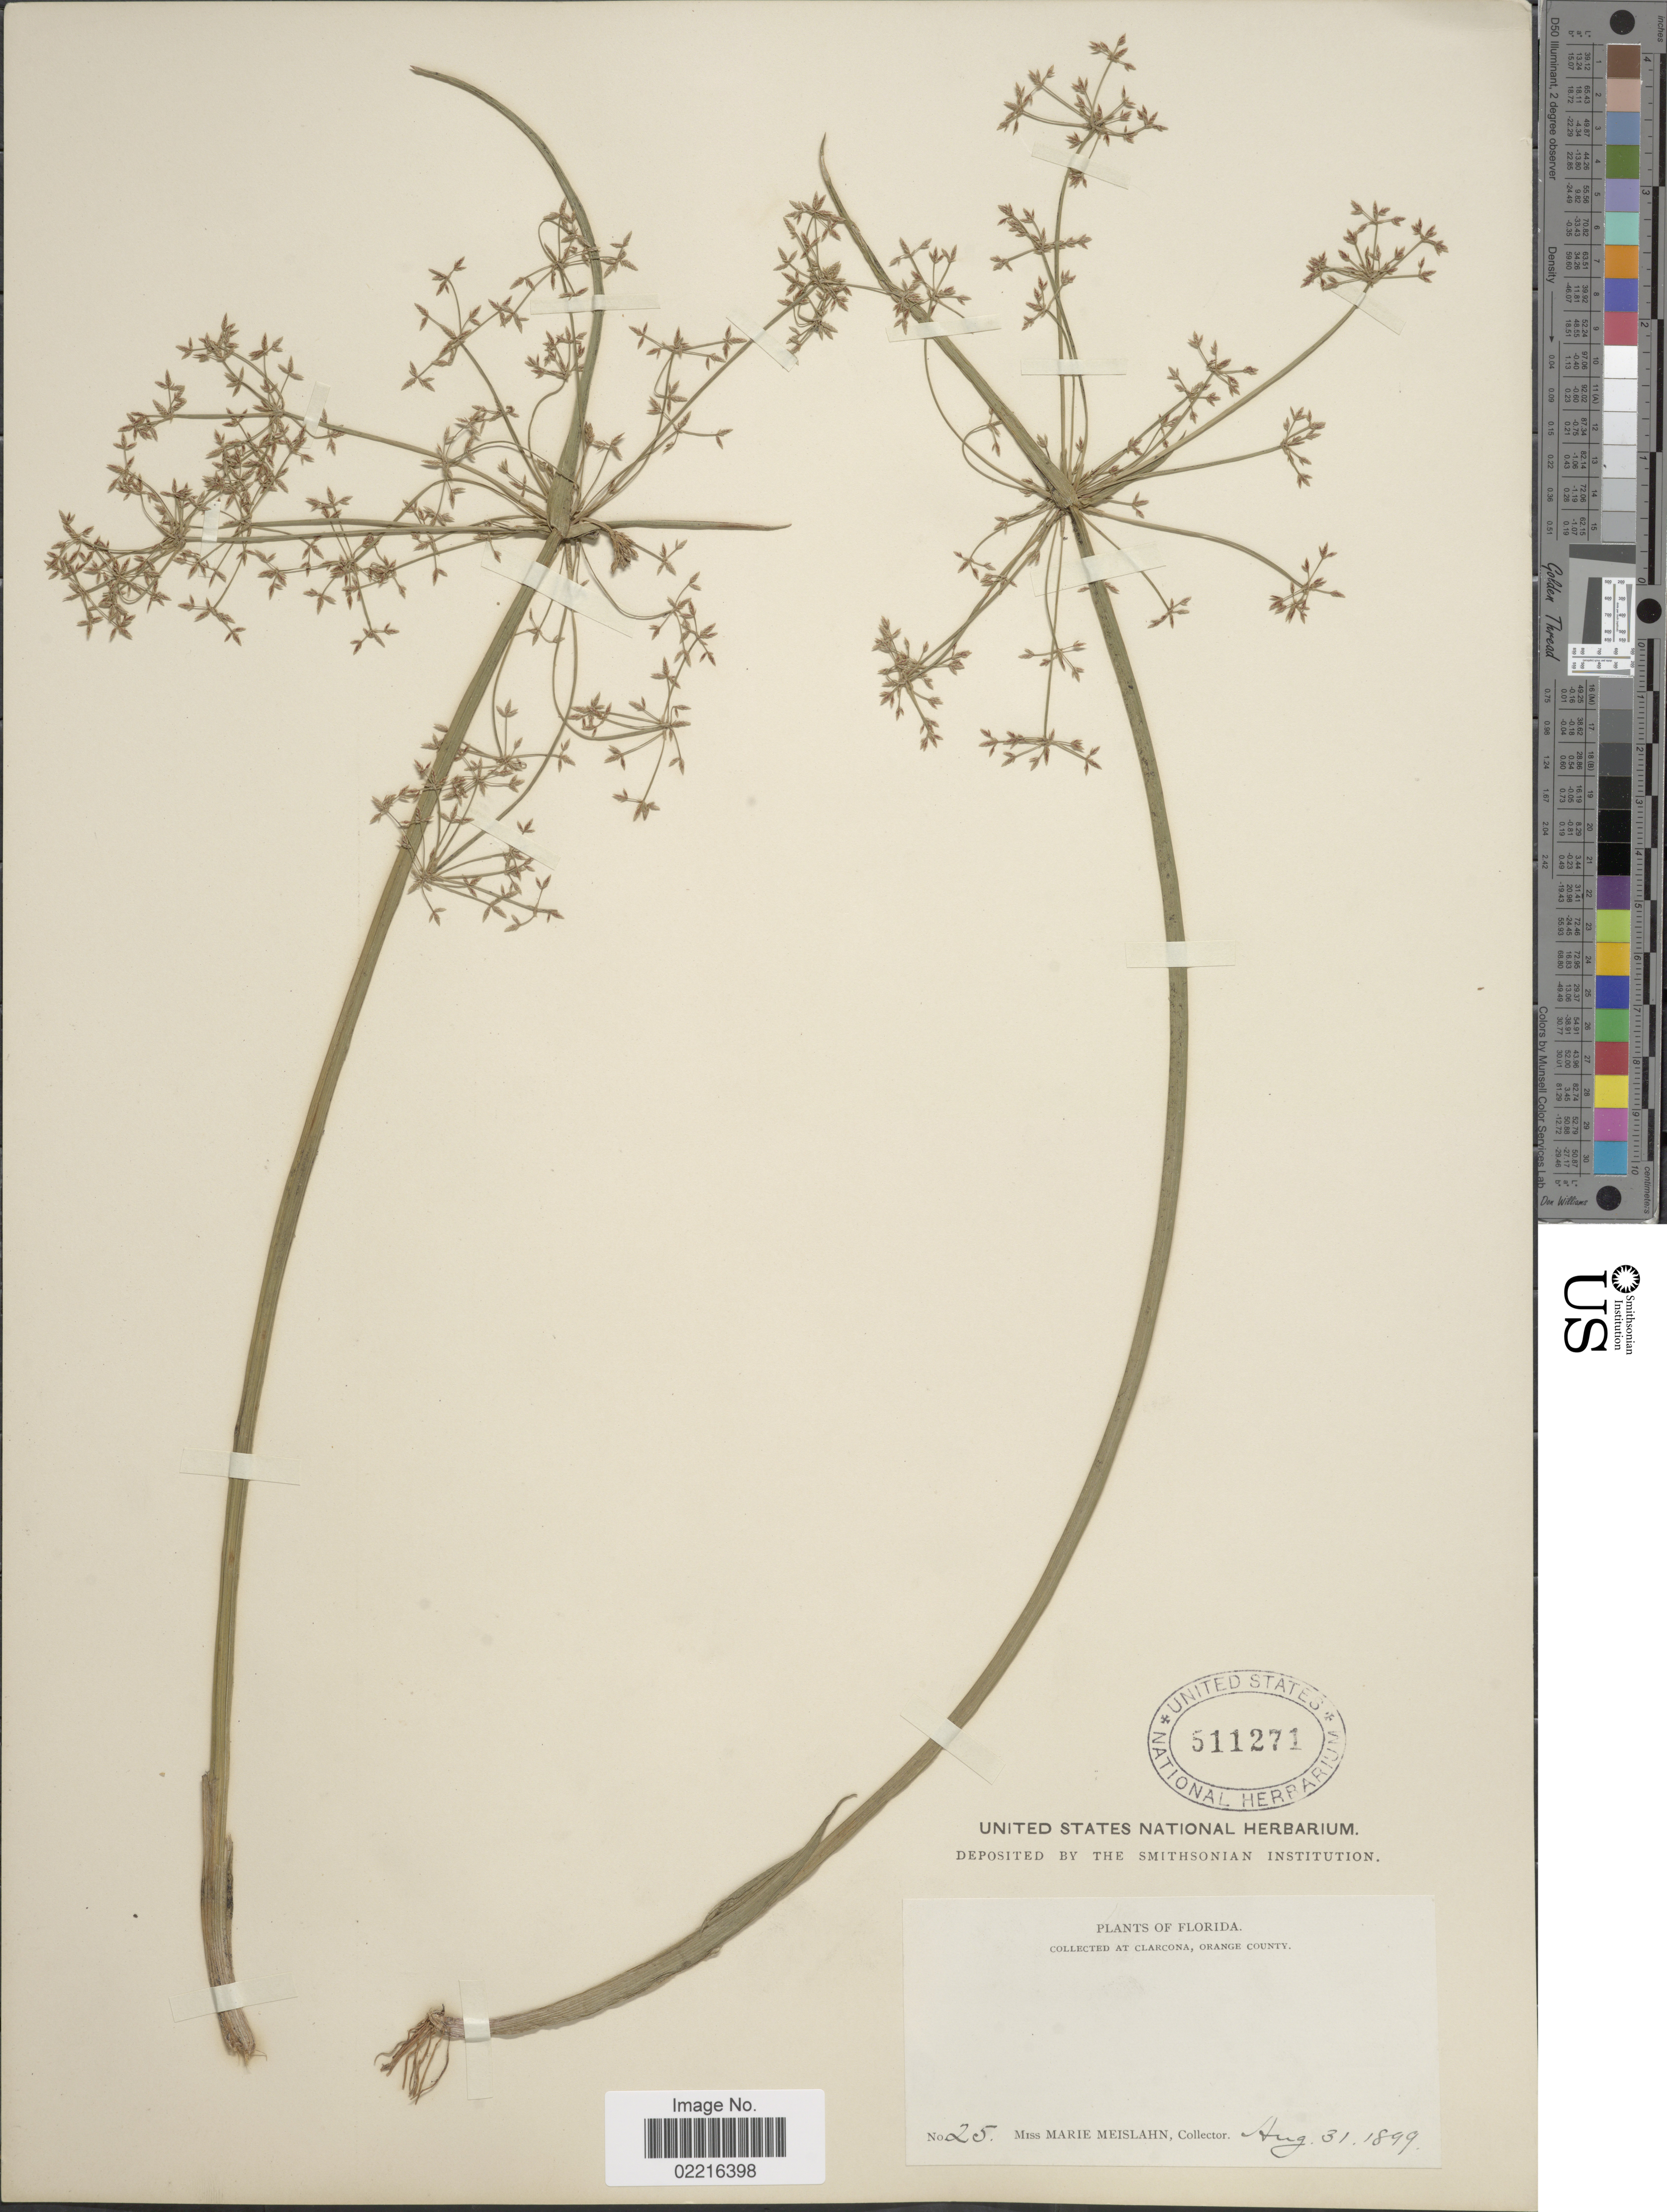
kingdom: Plantae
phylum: Tracheophyta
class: Liliopsida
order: Poales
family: Cyperaceae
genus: Cyperus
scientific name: Cyperus haspan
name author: L.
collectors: M. Meislahn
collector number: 25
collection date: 1899-08-31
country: United States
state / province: Florida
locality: Clarcona, Orange County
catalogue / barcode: US 511271